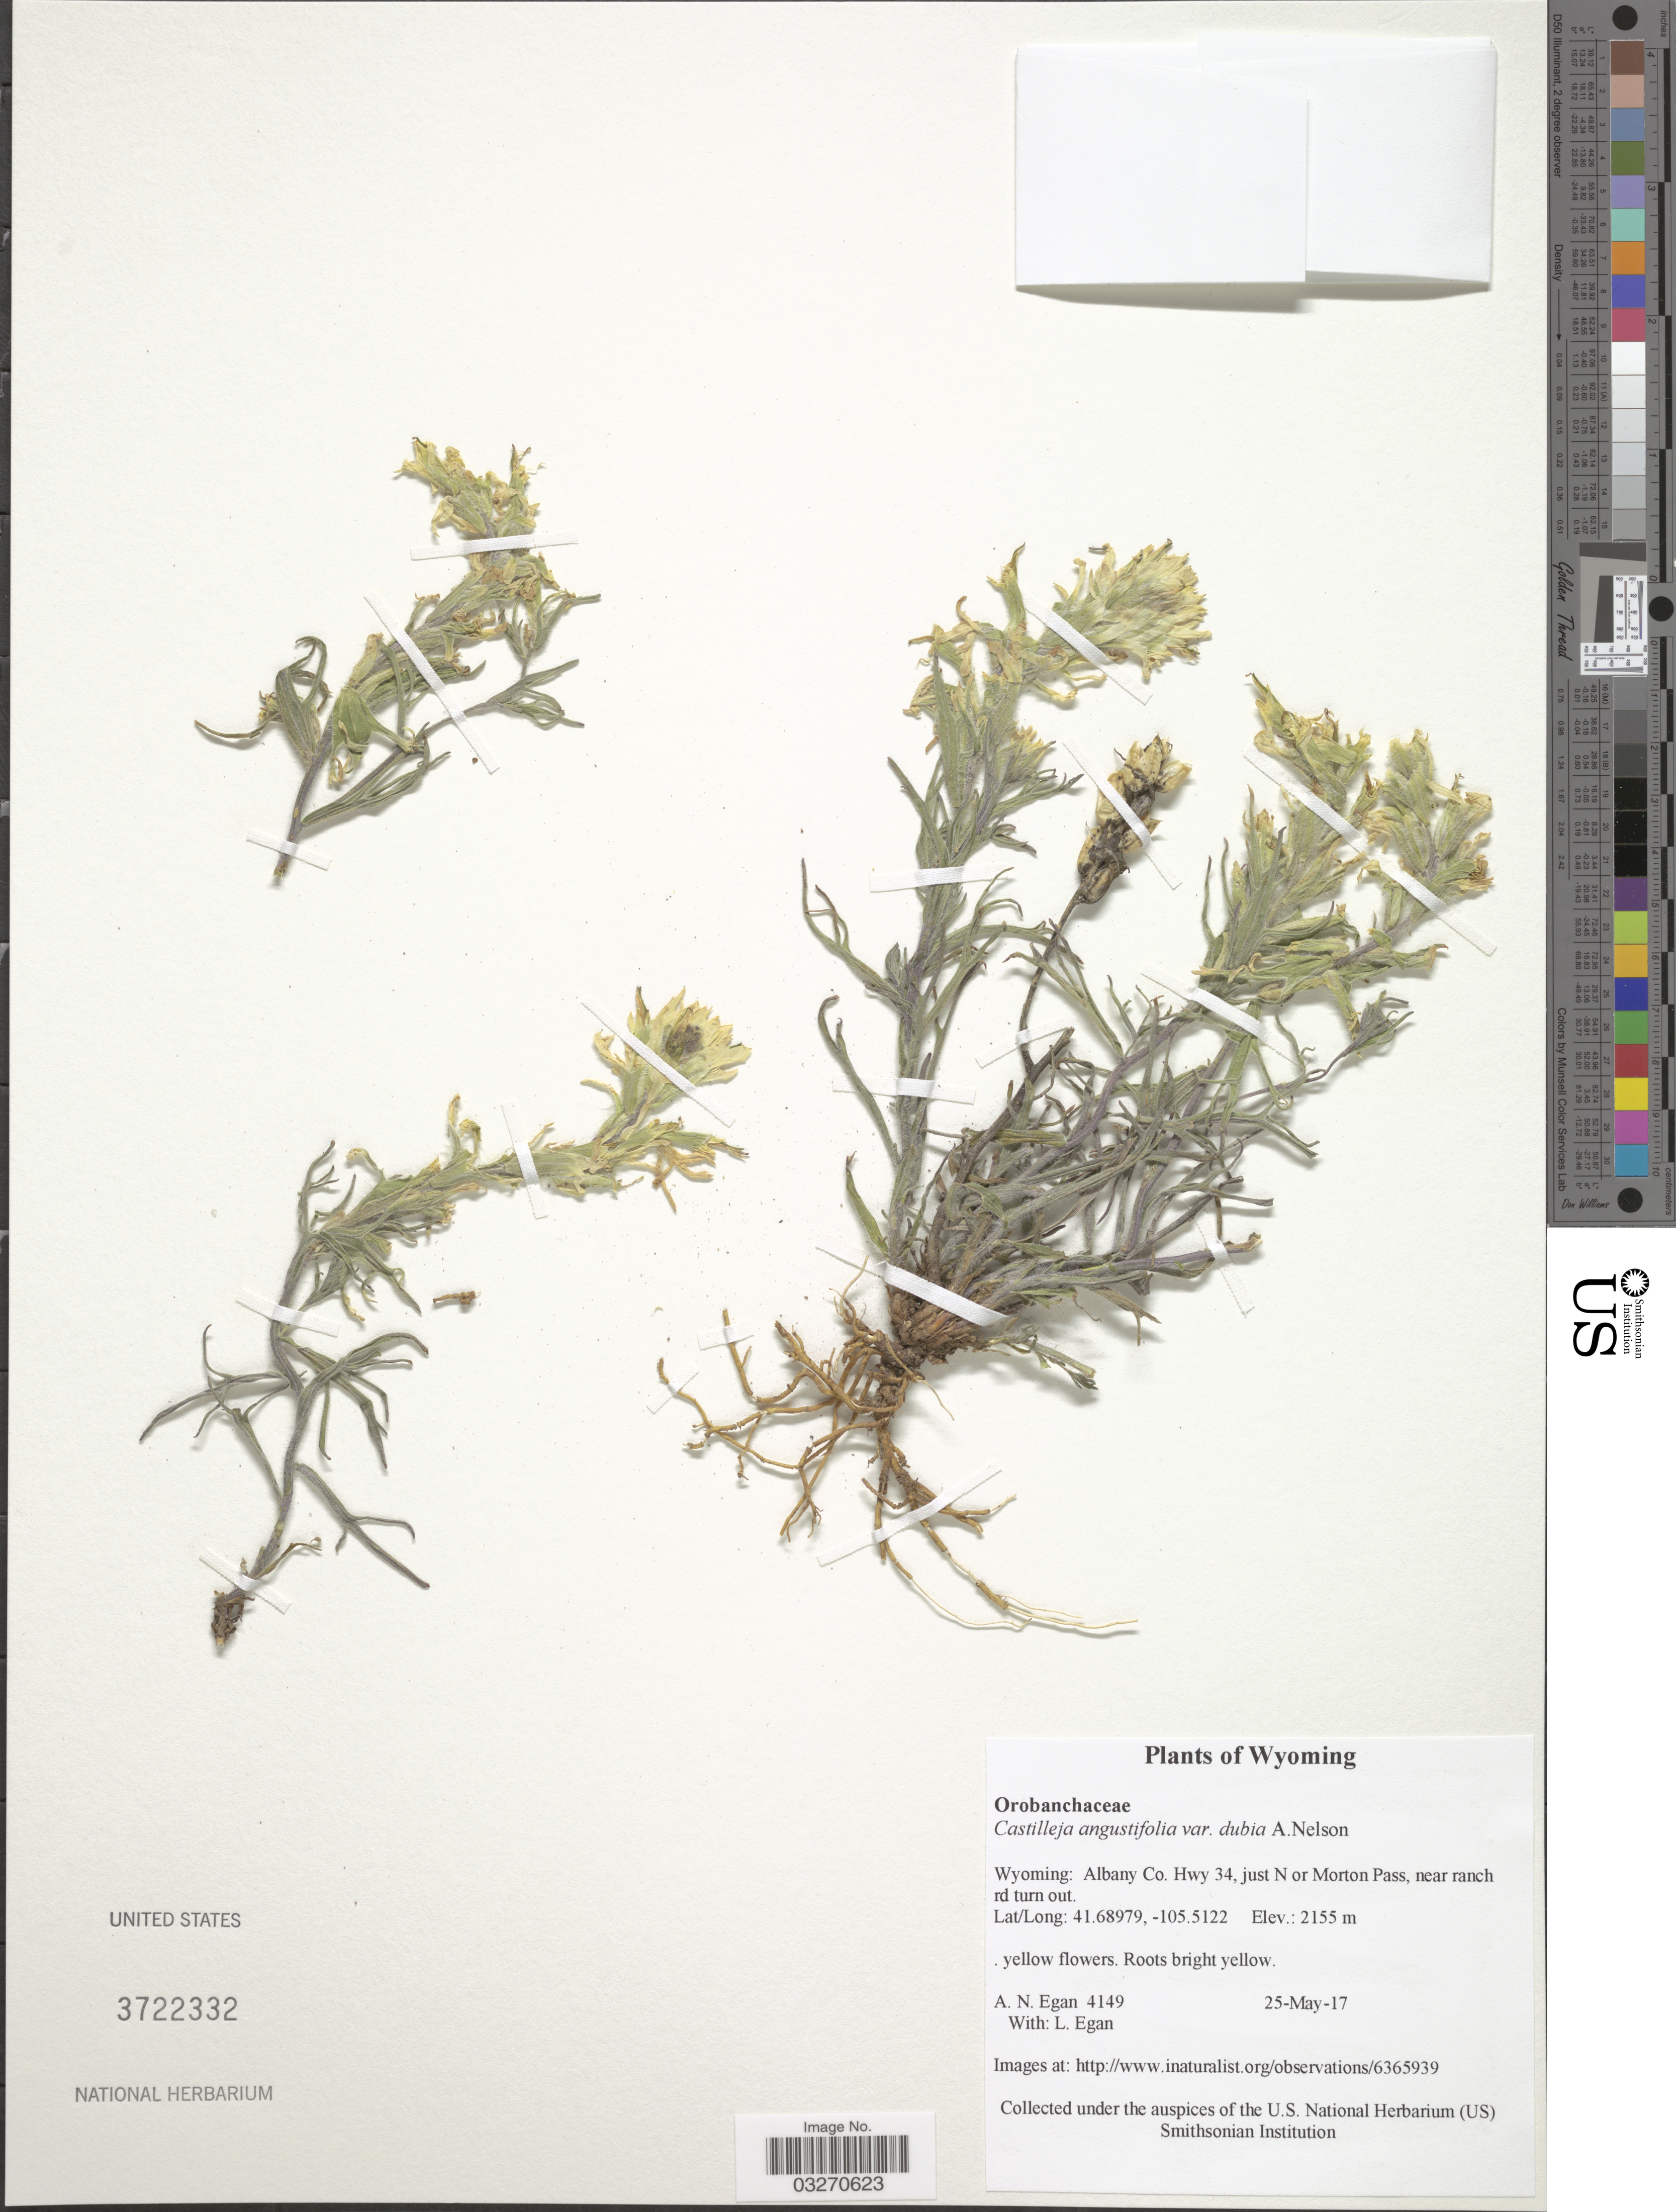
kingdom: Plantae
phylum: Tracheophyta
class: Magnoliopsida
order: Lamiales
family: Orobanchaceae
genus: Castilleja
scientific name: Castilleja angustifolia var. dubia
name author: A. Nelson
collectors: A. N. Egan & L. Egan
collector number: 4149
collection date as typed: Transcribed d/m/y: 25/5/17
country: United States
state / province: Wyoming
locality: Albany Co. Hwy 34, just N or Morton Pass, near ranch rd turn out.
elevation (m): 2155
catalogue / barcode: US 3722332